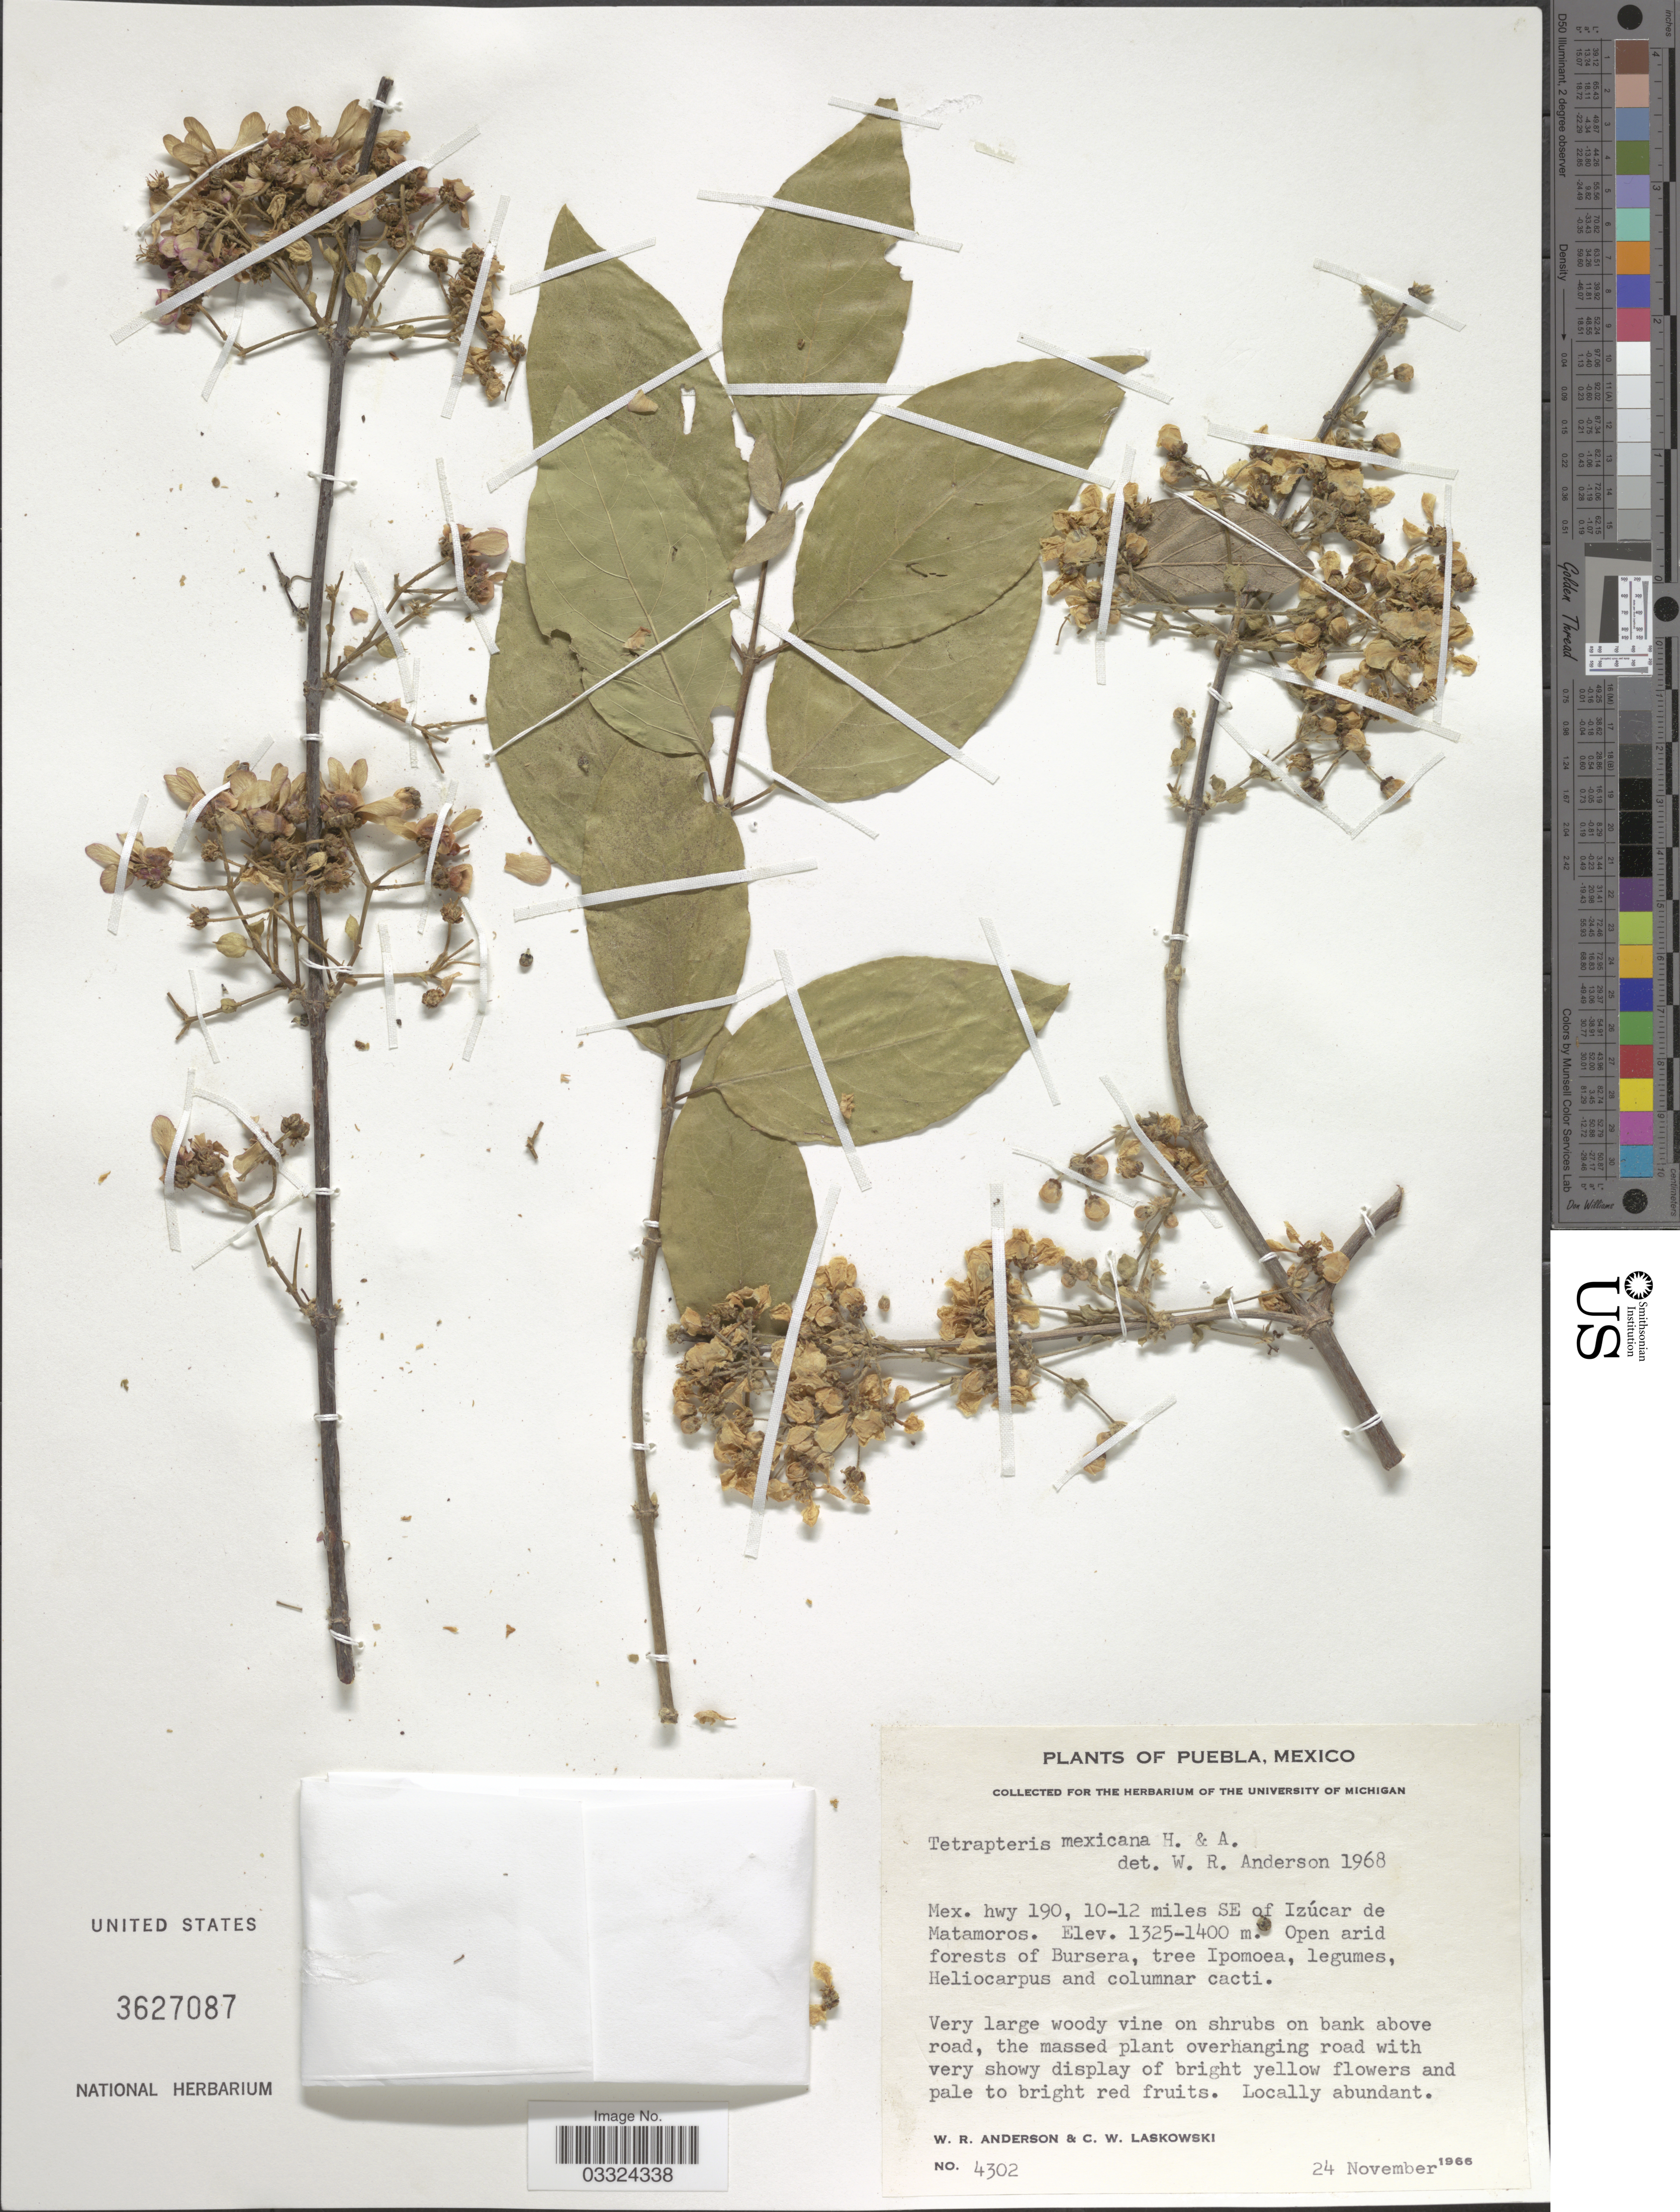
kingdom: Plantae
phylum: Tracheophyta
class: Magnoliopsida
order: Malpighiales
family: Malpighiaceae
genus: Tetrapterys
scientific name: Tetrapterys mexicana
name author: Hook. & Arn.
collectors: W. Anderson & C. Laskowski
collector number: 4302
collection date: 1966-11-24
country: Mexico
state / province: Puebla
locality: Mex. hwy 190, 10-12 miles SE of Izúcar de Matamoros.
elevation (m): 1325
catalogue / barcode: US 3627087